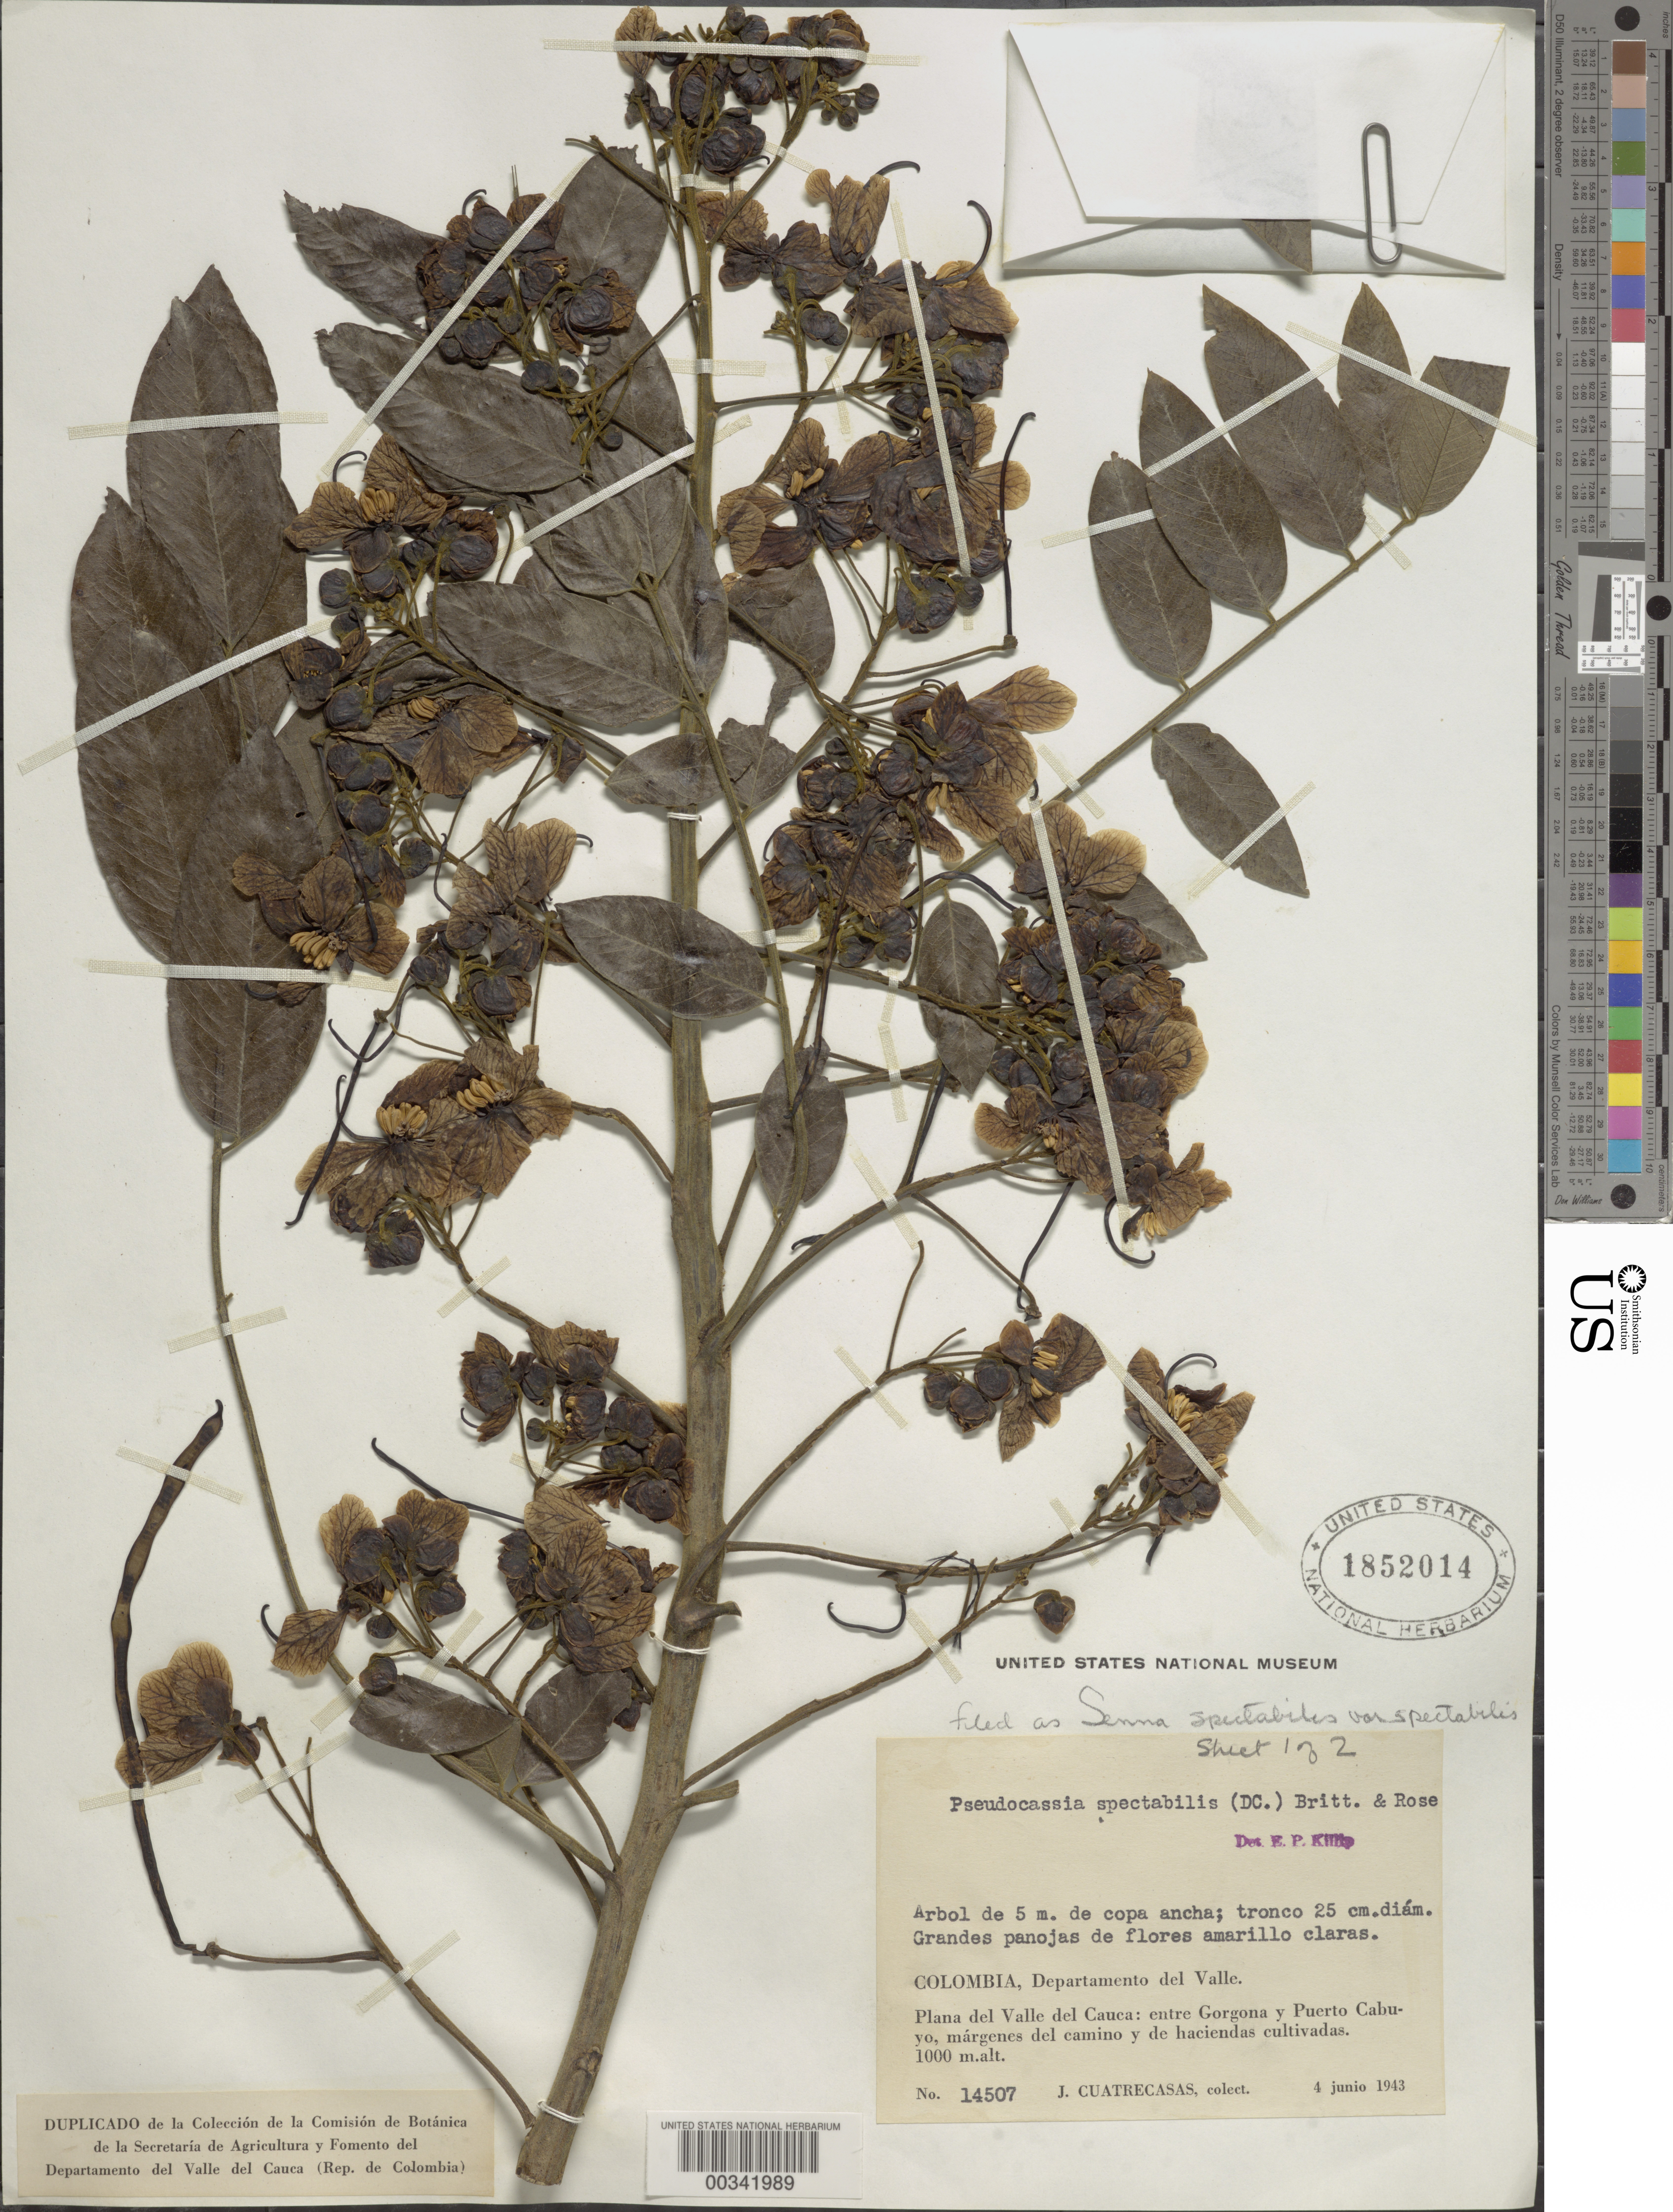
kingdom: Plantae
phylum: Tracheophyta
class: Magnoliopsida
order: Fabales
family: Fabaceae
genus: Senna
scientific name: Senna spectabilis var. spectabilis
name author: (DC.) H.S. Irwin & Barneby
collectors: J. Cuatrecasas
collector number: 14507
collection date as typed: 04 Jun 1943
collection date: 1943-06-04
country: Colombia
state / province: Valle del Cauca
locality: Plana del Valle del Cauca; entre Gorgona y Puerto Cabuyo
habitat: Margenes del camino y de haciendas cultivadas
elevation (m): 1000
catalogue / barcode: US 1852014